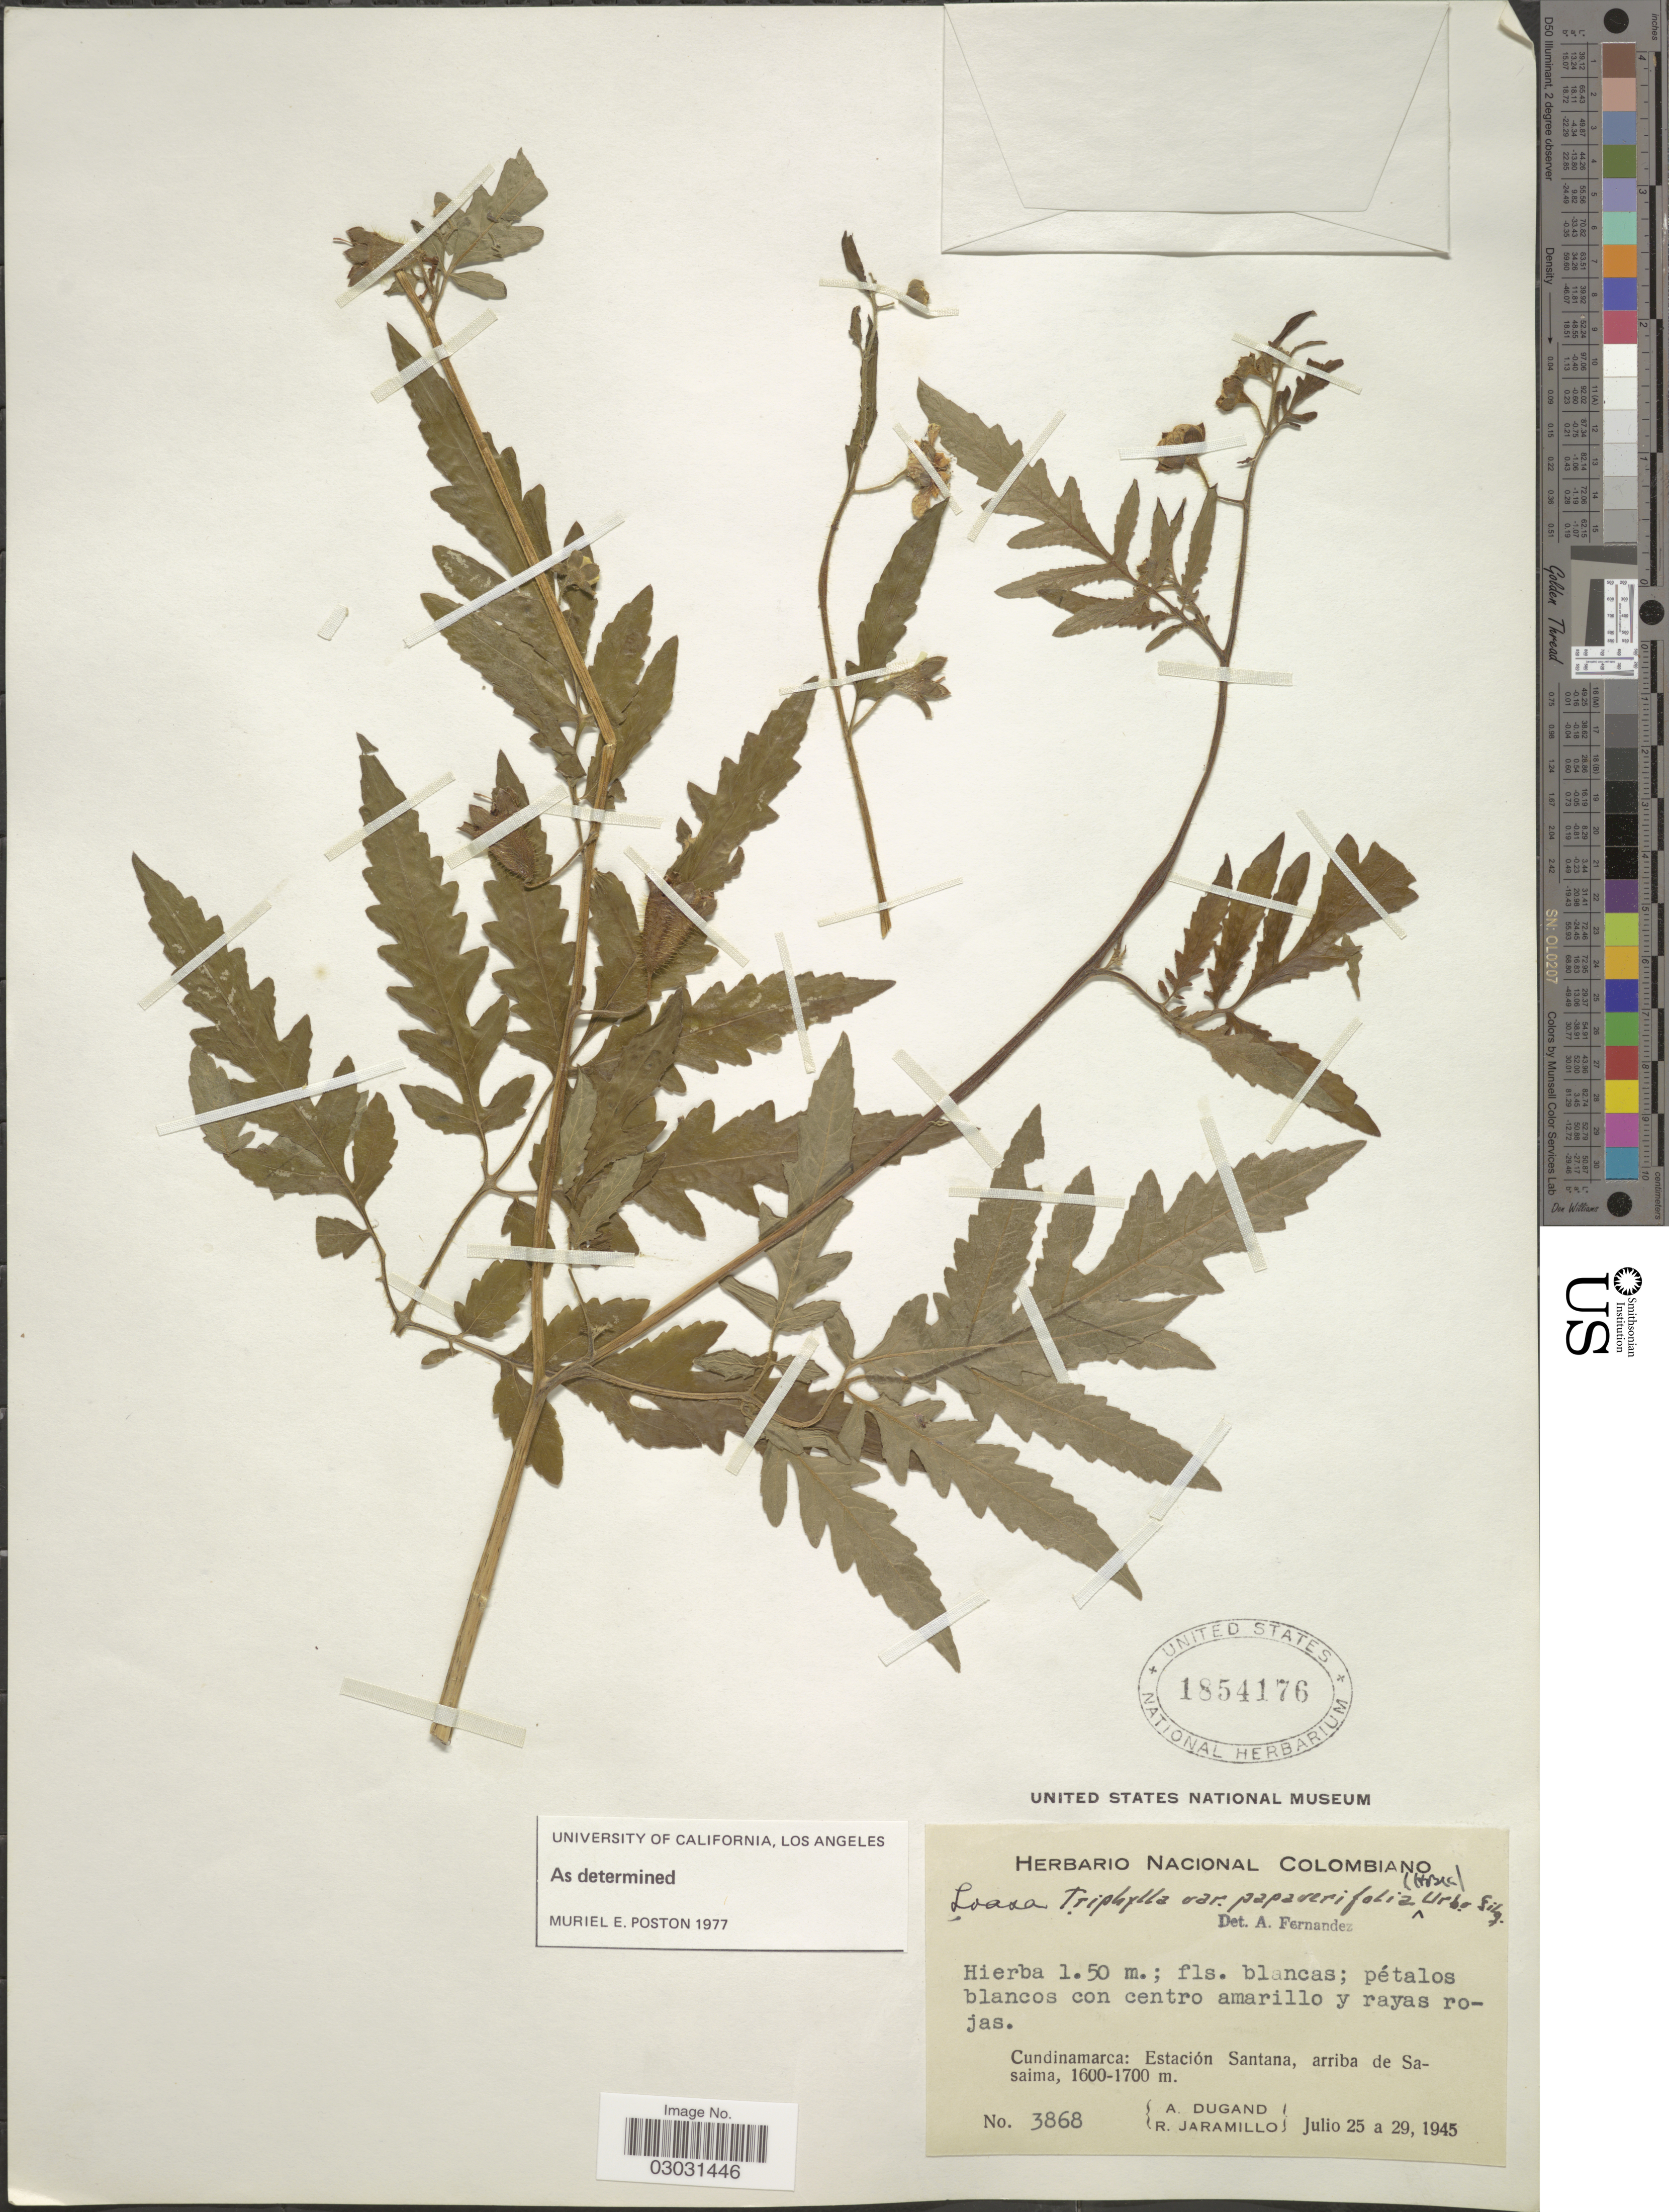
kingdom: Plantae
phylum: Tracheophyta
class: Magnoliopsida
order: Cornales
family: Loasaceae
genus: Nasa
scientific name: Nasa triphylla subsp. papaverifolia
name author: (Kunth) Weigand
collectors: A. Dugand & R. Jaramillo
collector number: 3868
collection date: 1945-07-25/1945-07-29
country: Colombia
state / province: Cundinamarca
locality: Estación Santana, arriba de Sasaima.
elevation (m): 1600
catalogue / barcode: US 1854176